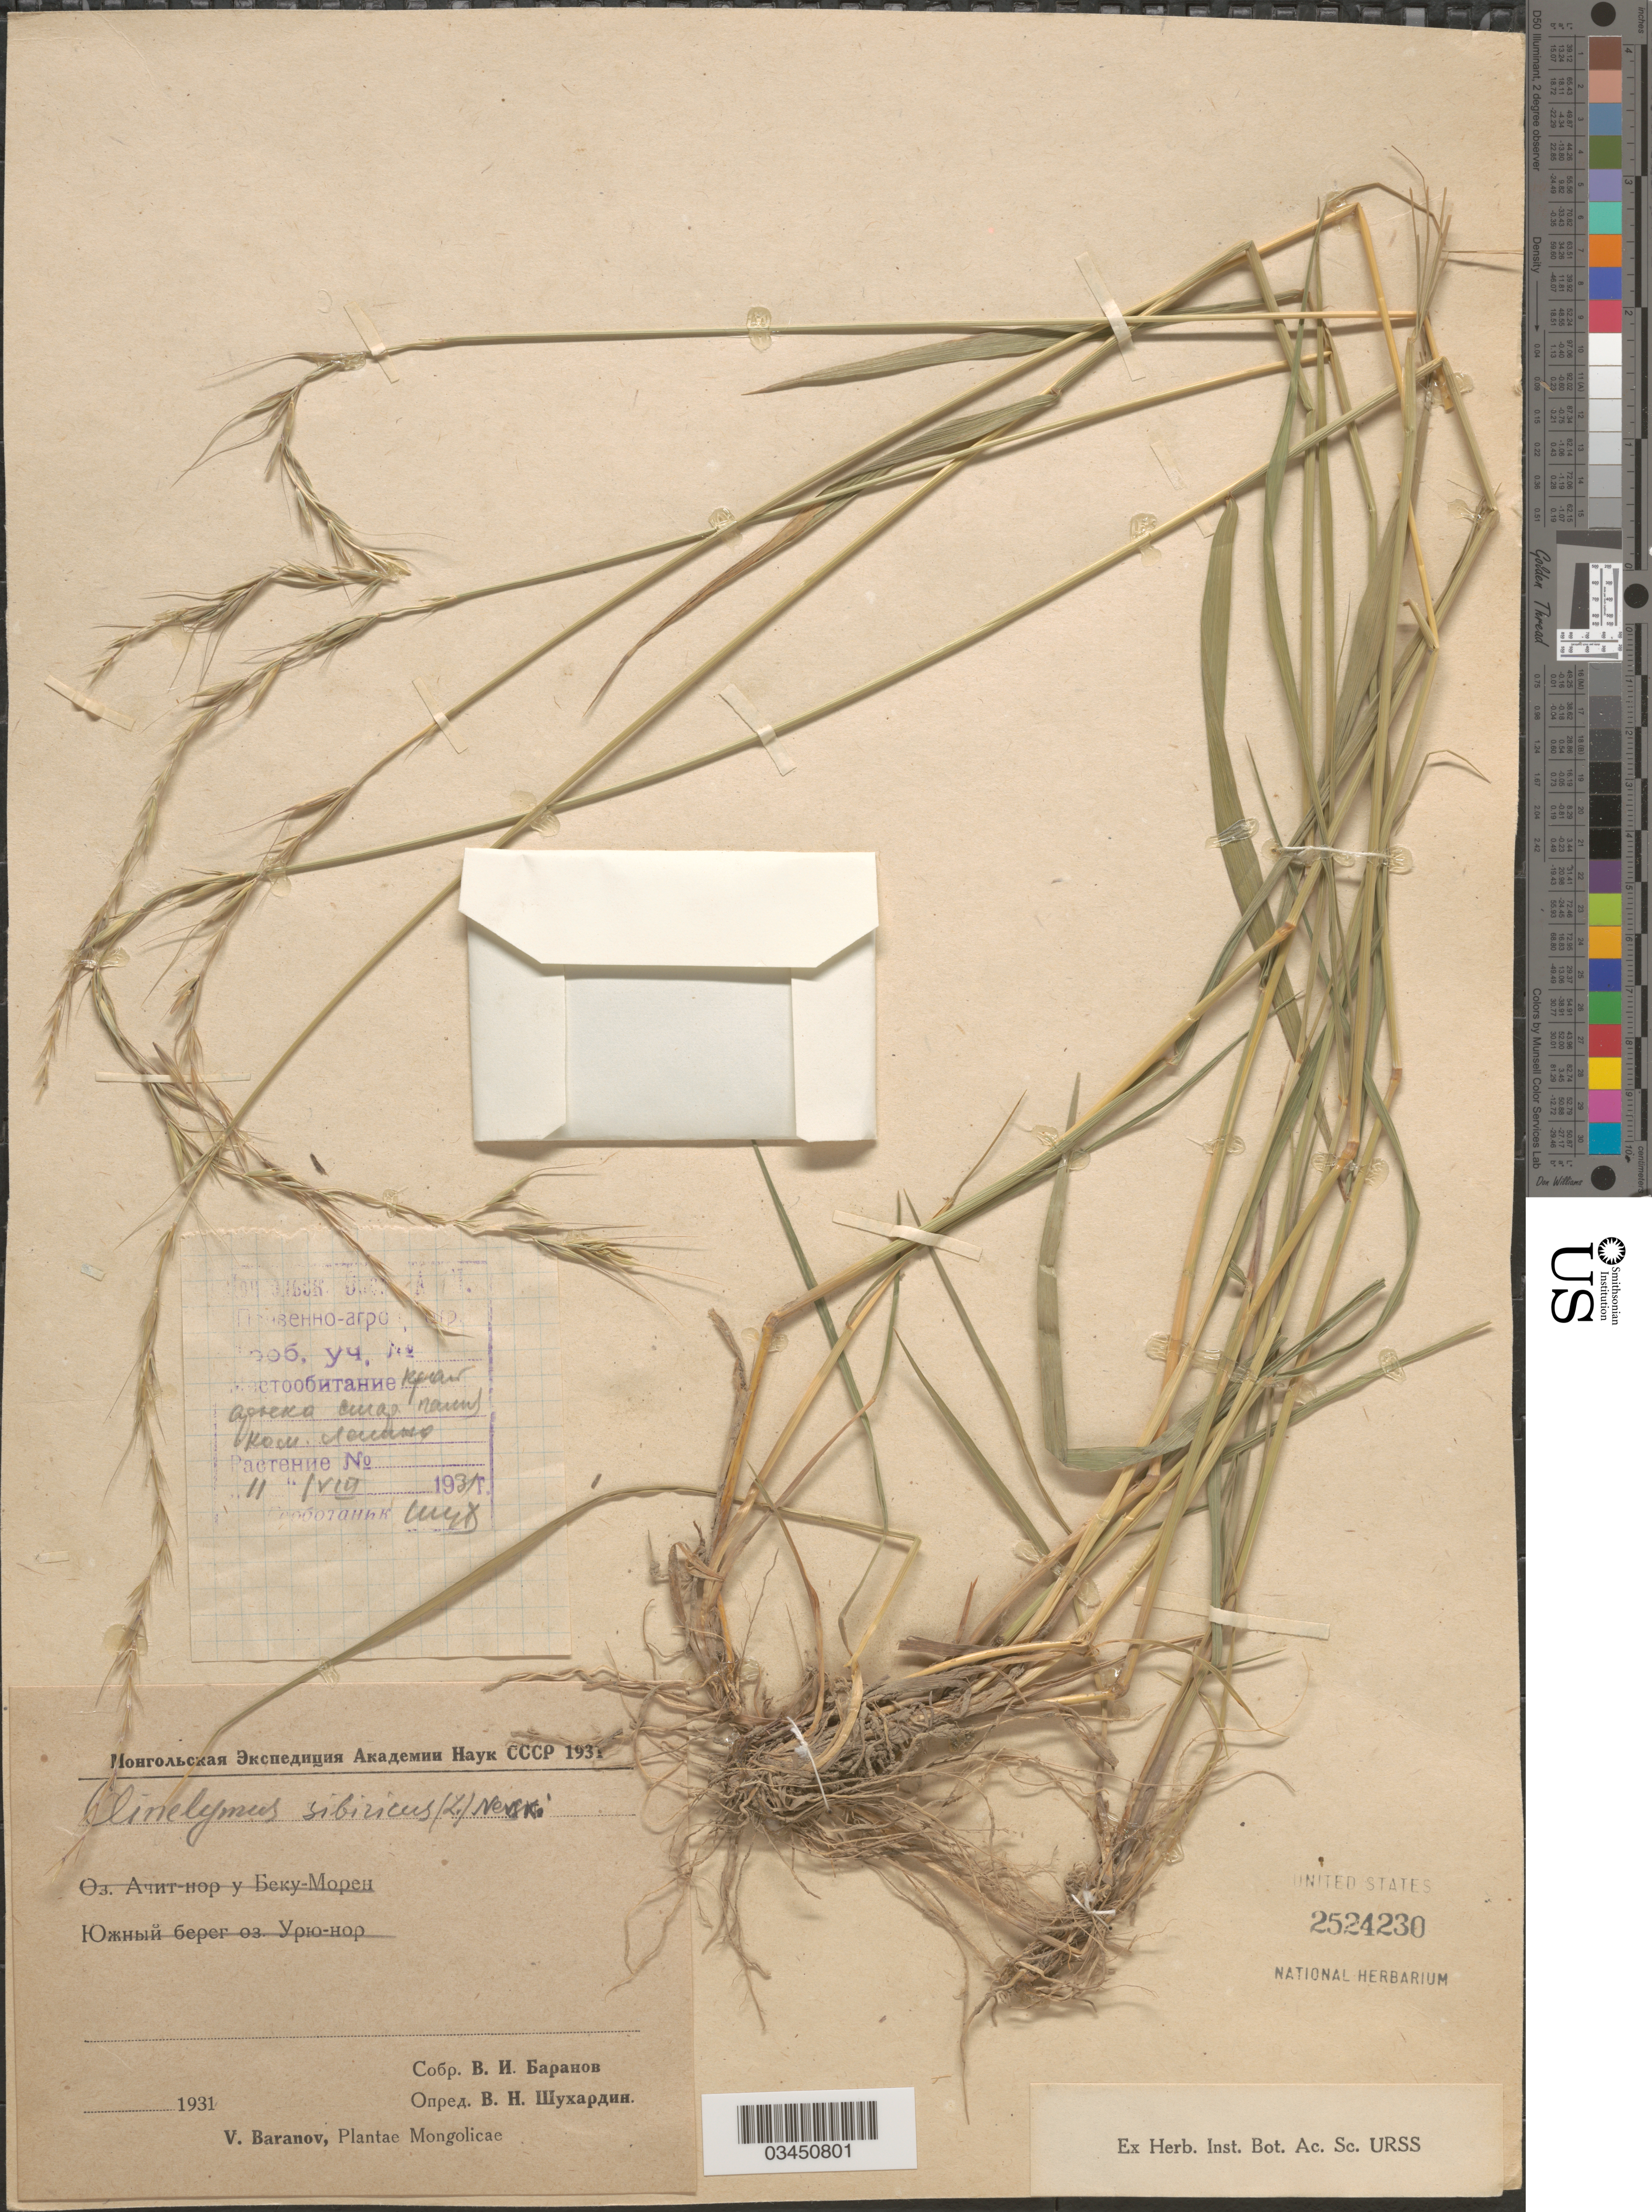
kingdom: Plantae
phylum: Tracheophyta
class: Liliopsida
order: Poales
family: Poaceae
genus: Elymus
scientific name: Elymus sibiricus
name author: L.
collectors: V. Baranov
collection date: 1931-08-11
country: Mongolia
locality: Kommuna Lenina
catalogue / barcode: US 2524230